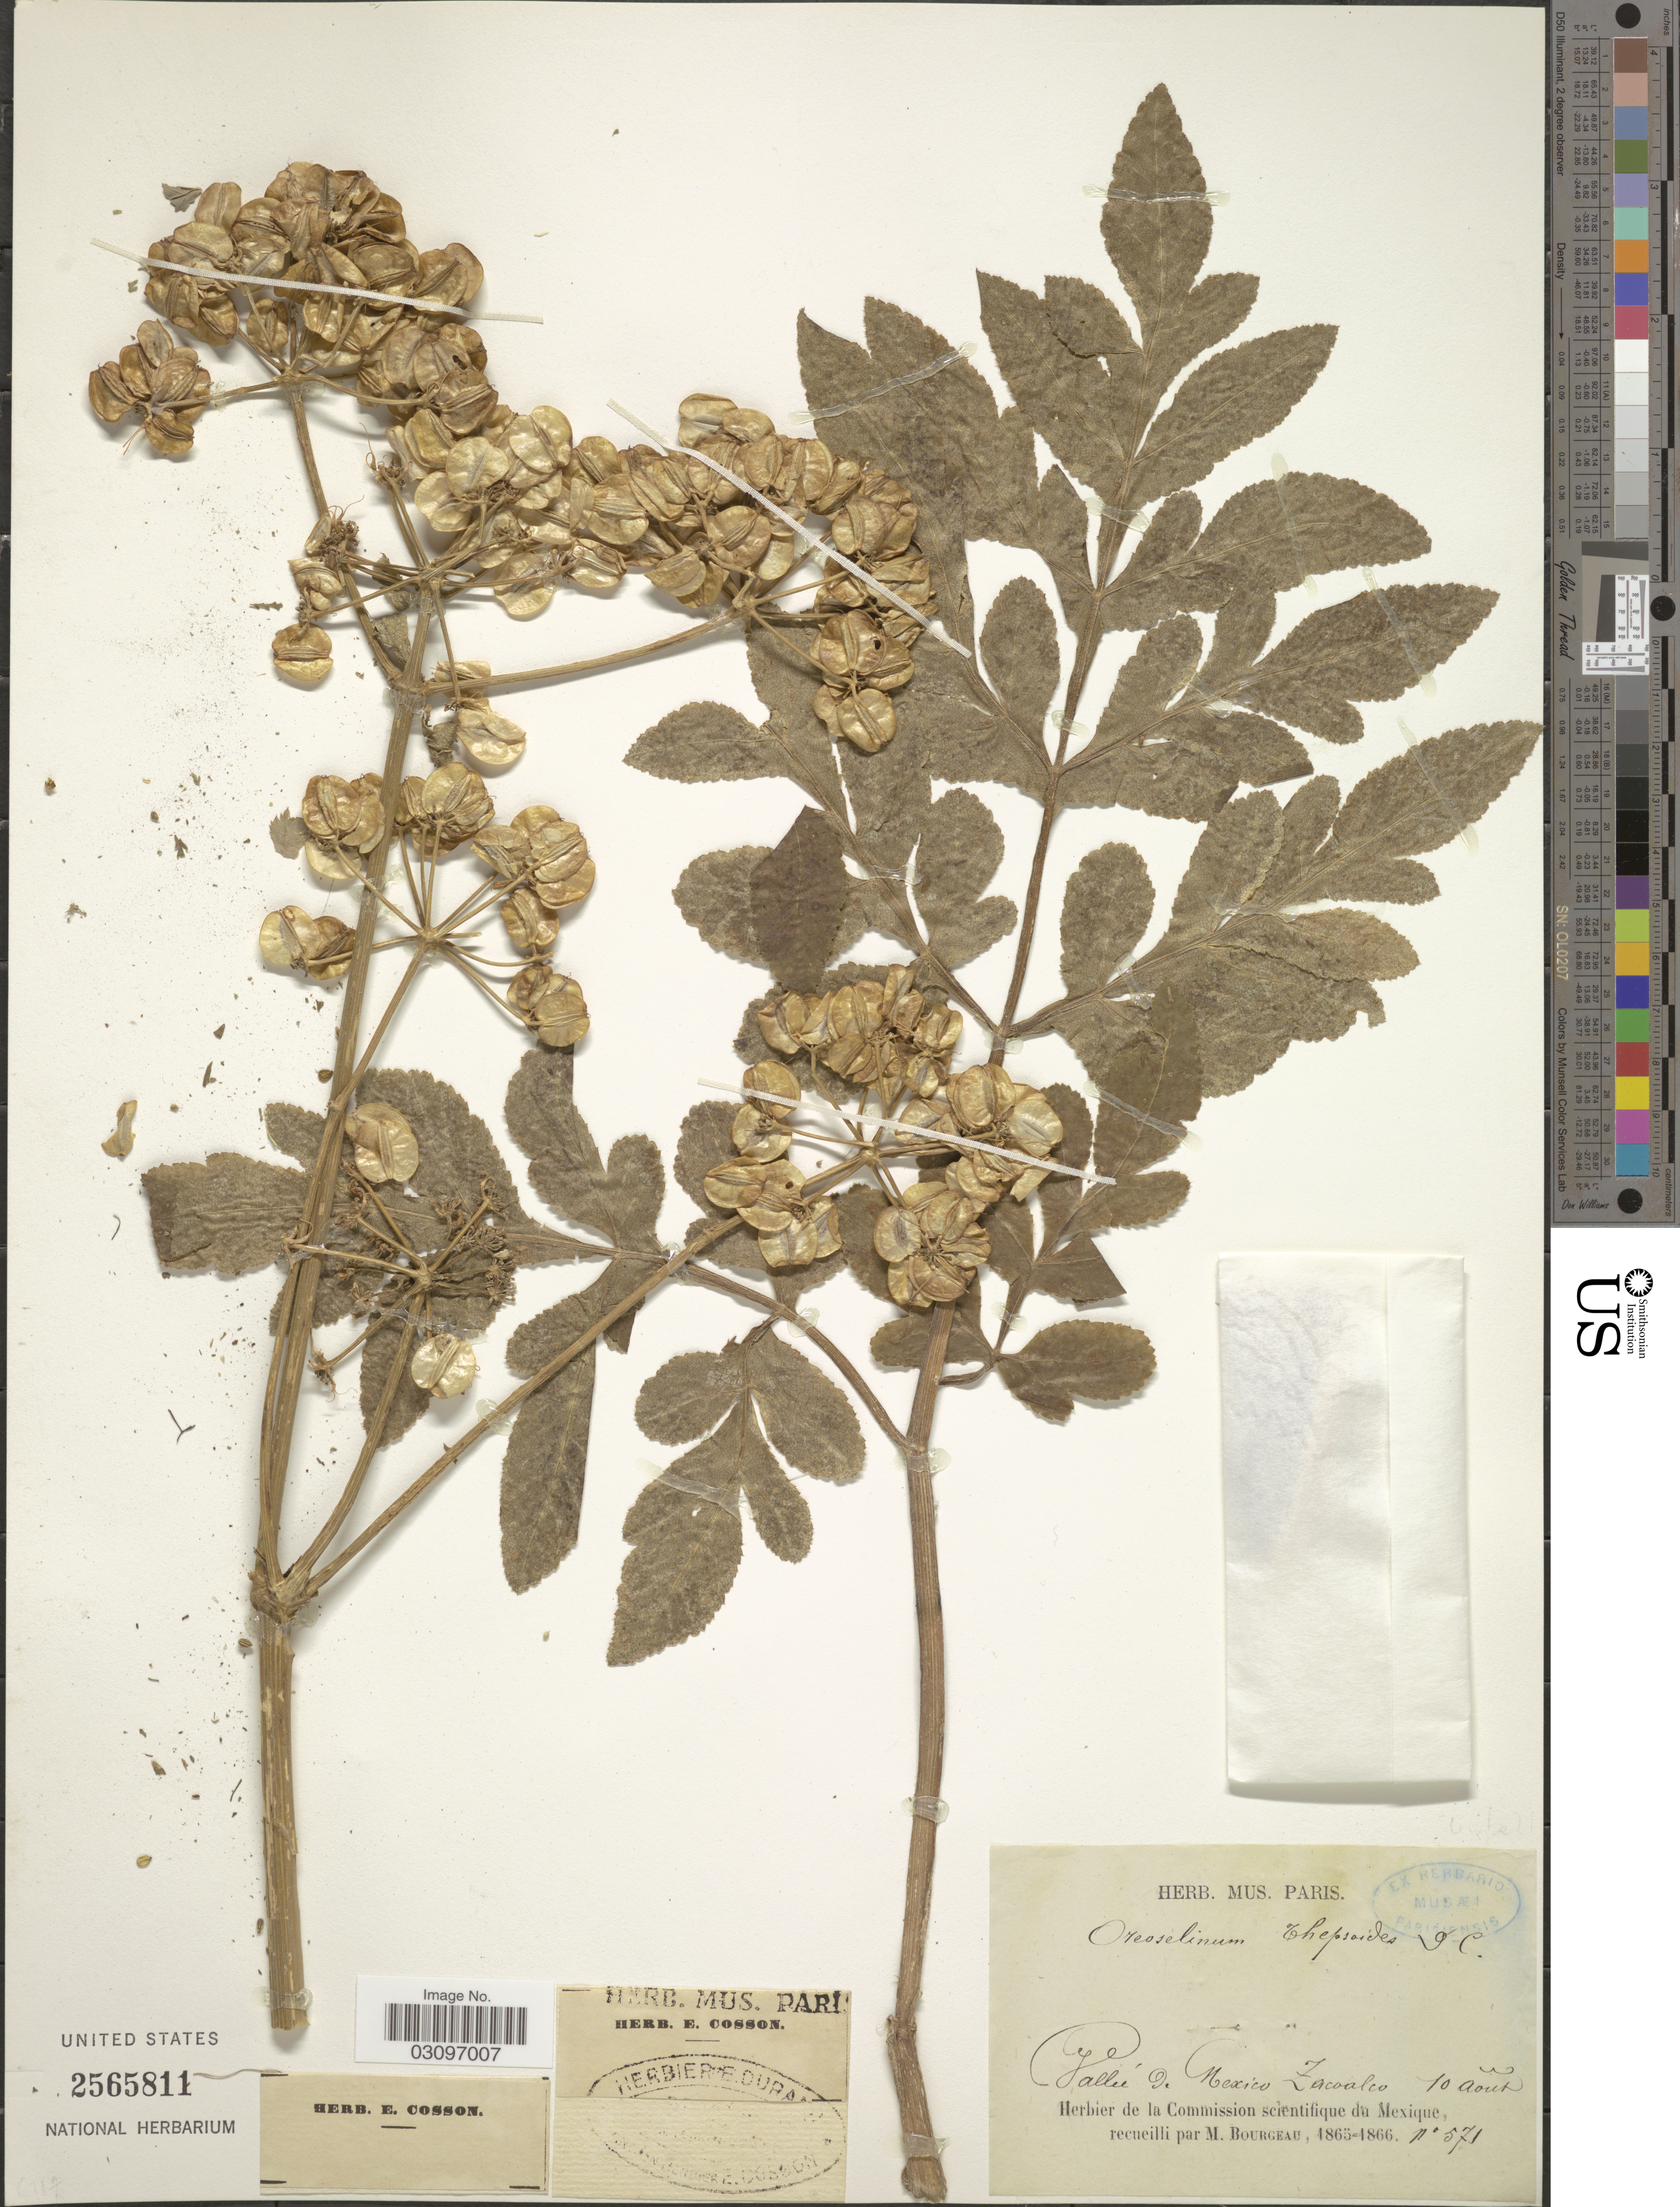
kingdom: Plantae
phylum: Tracheophyta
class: Magnoliopsida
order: Apiales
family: Apiaceae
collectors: M. Bourgeau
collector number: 571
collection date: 1865-08-10/1866-08-10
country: Mexico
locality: Vallée de Mexico Zacoalco.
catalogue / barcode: US 2565811